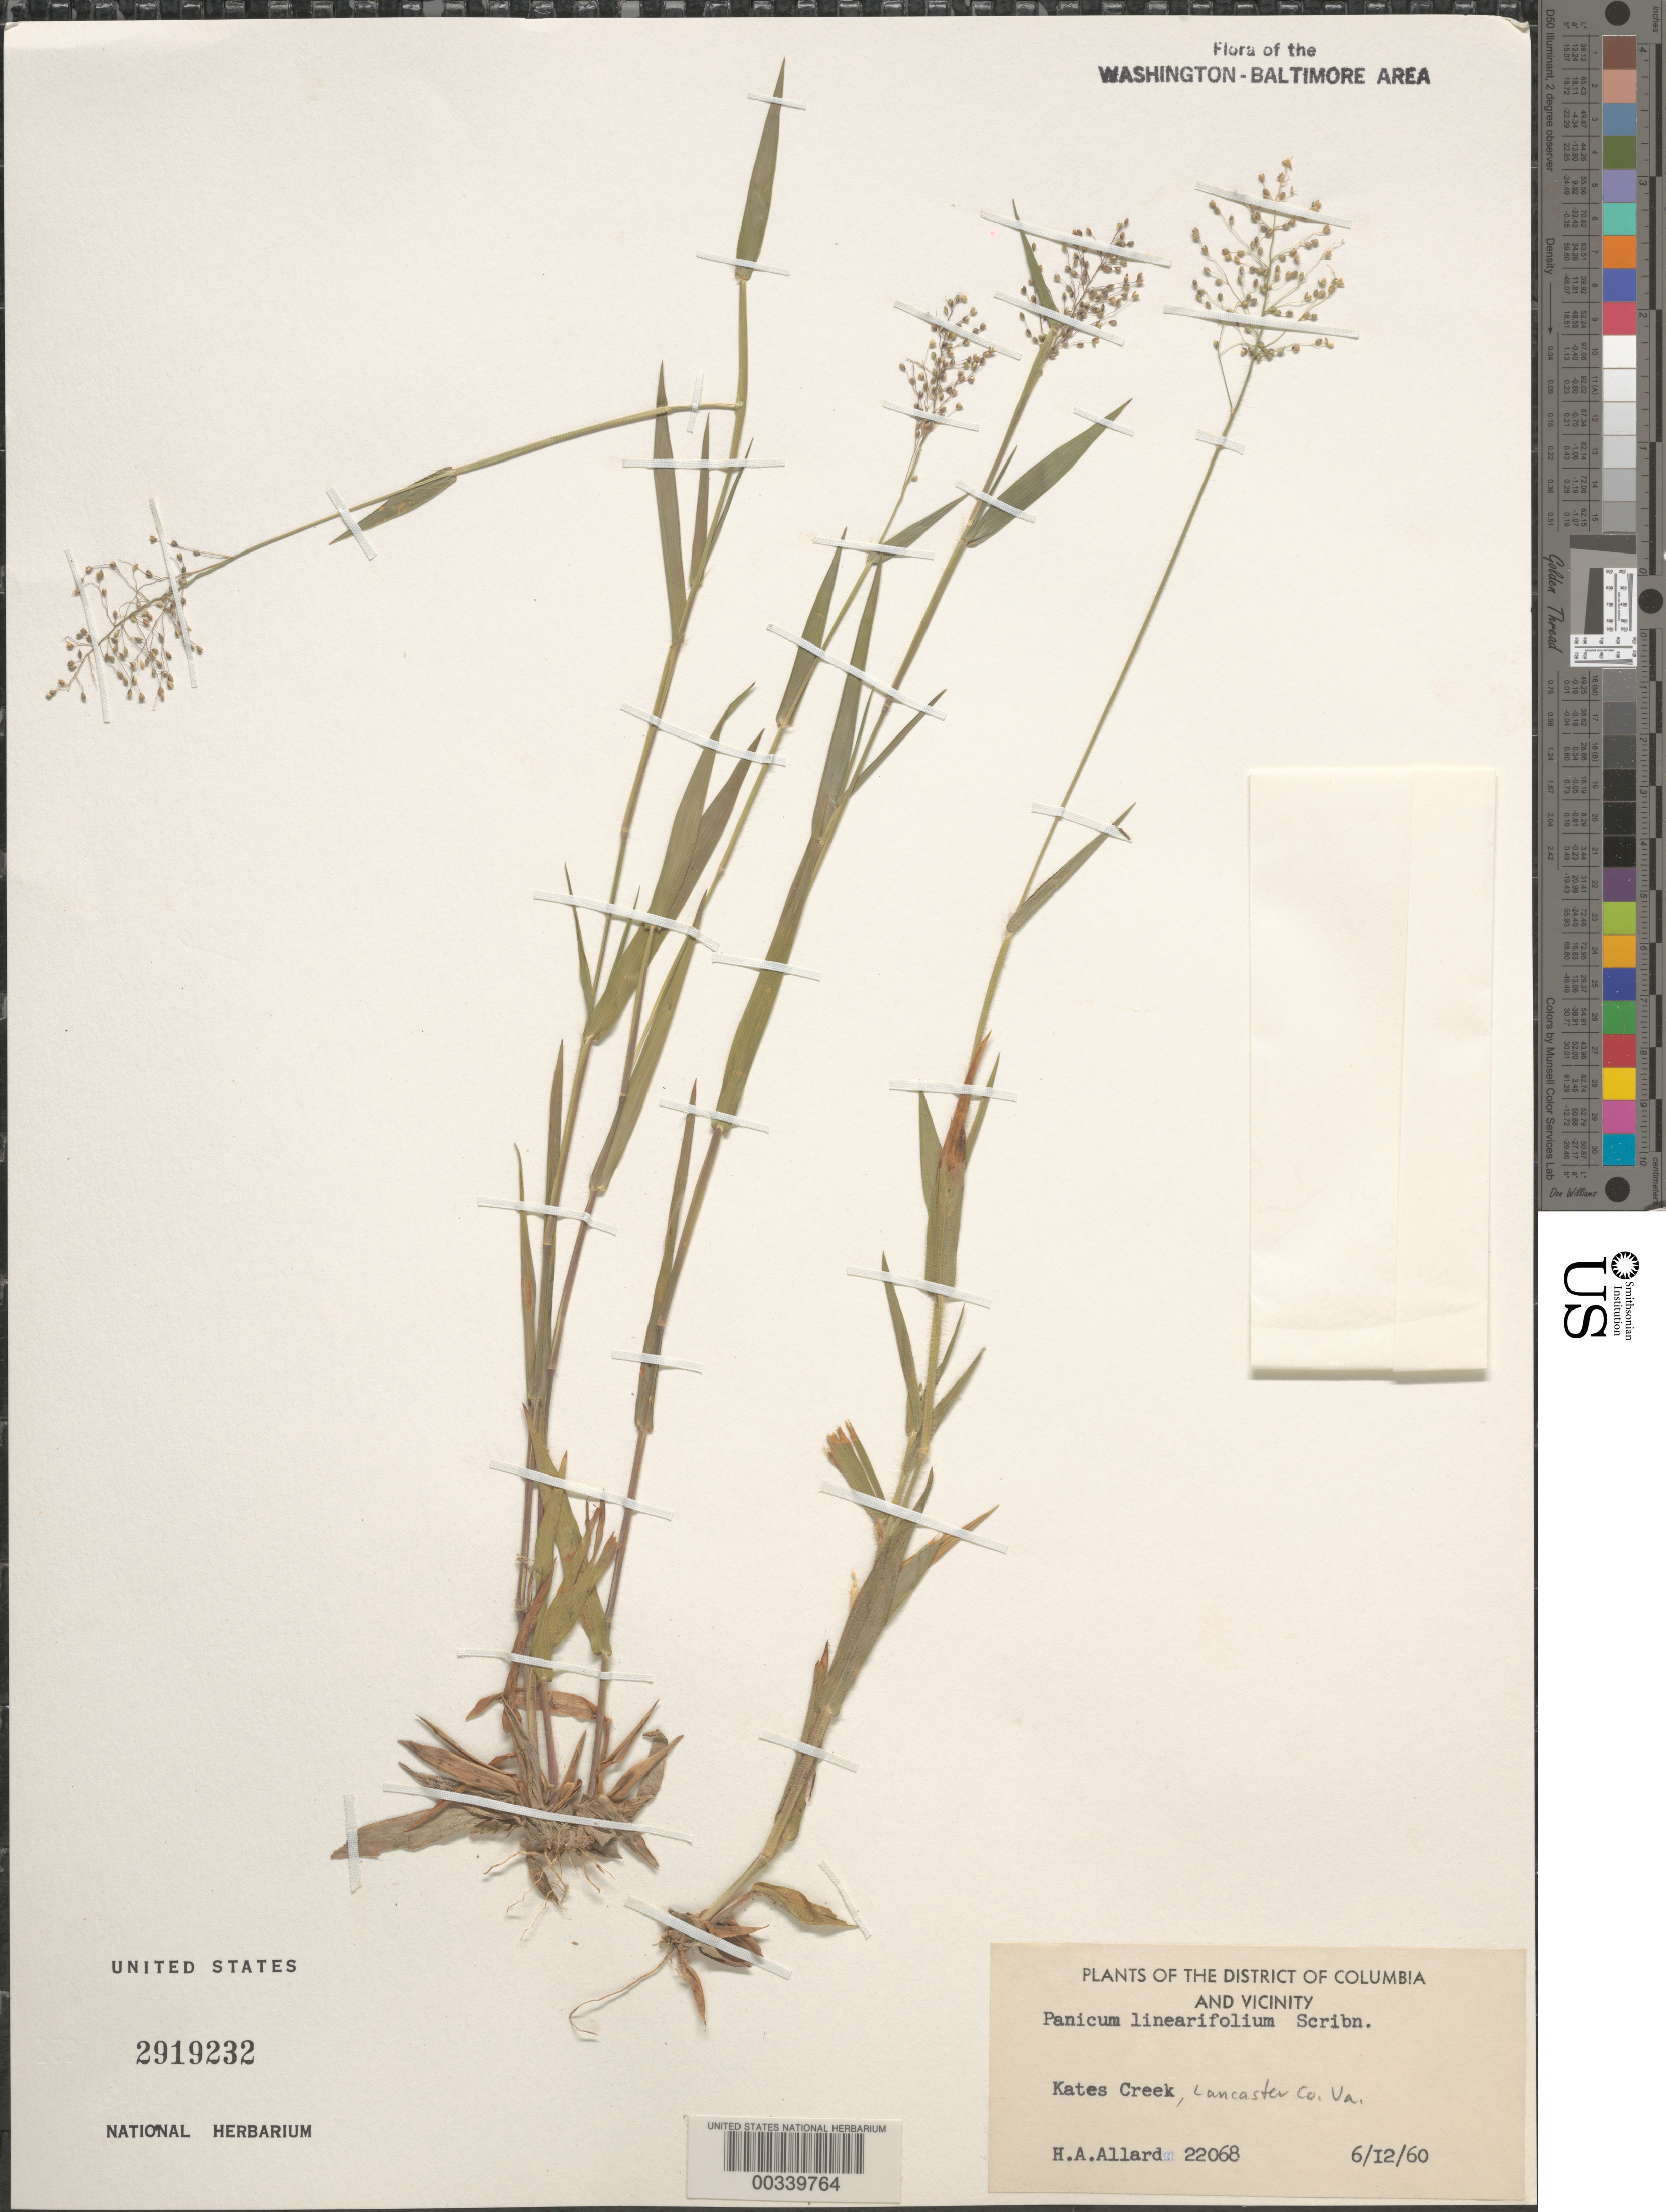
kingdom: Plantae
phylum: Tracheophyta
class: Liliopsida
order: Poales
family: Poaceae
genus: Dichanthelium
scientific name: Dichanthelium linearifolium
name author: (Scribn.) Gould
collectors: H. A. Allard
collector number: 22068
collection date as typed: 12 Jun 1960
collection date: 1960-06-12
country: United States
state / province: Virginia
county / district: Lancaster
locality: Kates Creek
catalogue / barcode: US 2919232